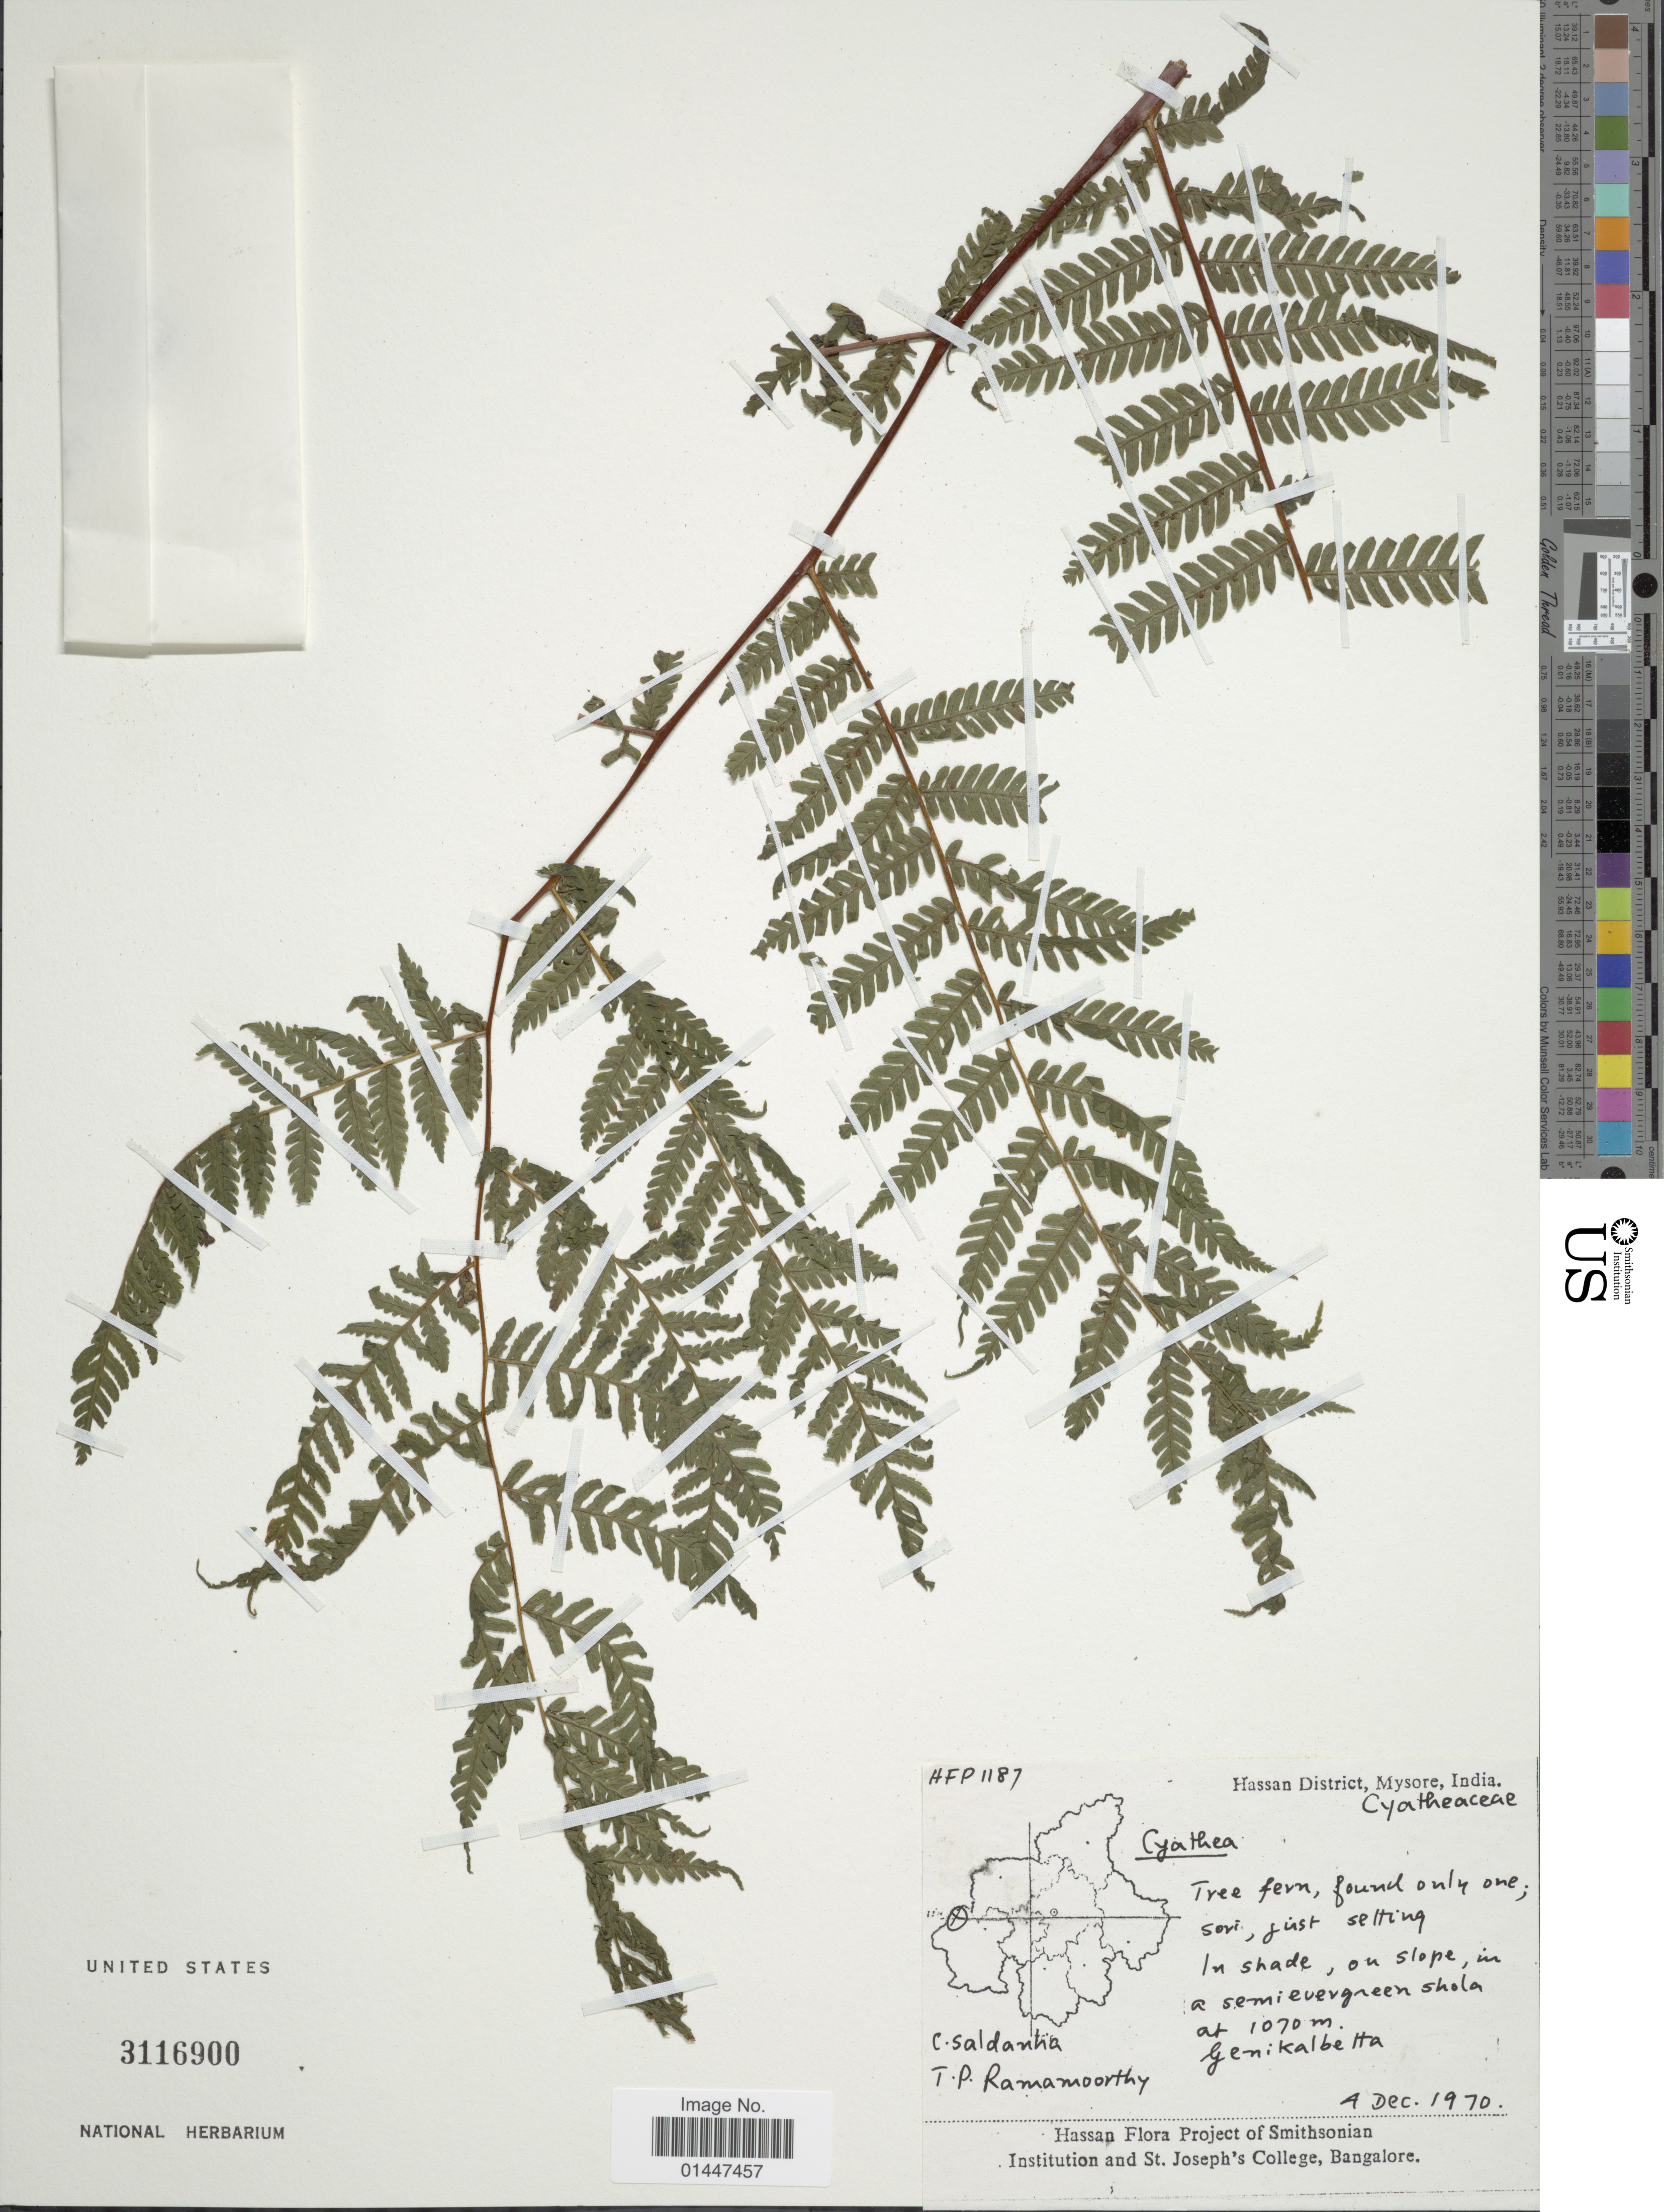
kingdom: Plantae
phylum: Tracheophyta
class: Polypodiopsida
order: Cyatheales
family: Cyatheaceae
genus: Sphaeropteris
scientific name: Sphaeropteris sp.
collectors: C. Saldanha & T. P. Ramamoorthy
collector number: HFP1187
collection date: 1970-12-04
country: India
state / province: Karnataka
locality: Hassan District, Mysore. In shade, on slope, in a semievergreen shola. Genikalbetta.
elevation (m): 1070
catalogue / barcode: US 3116900